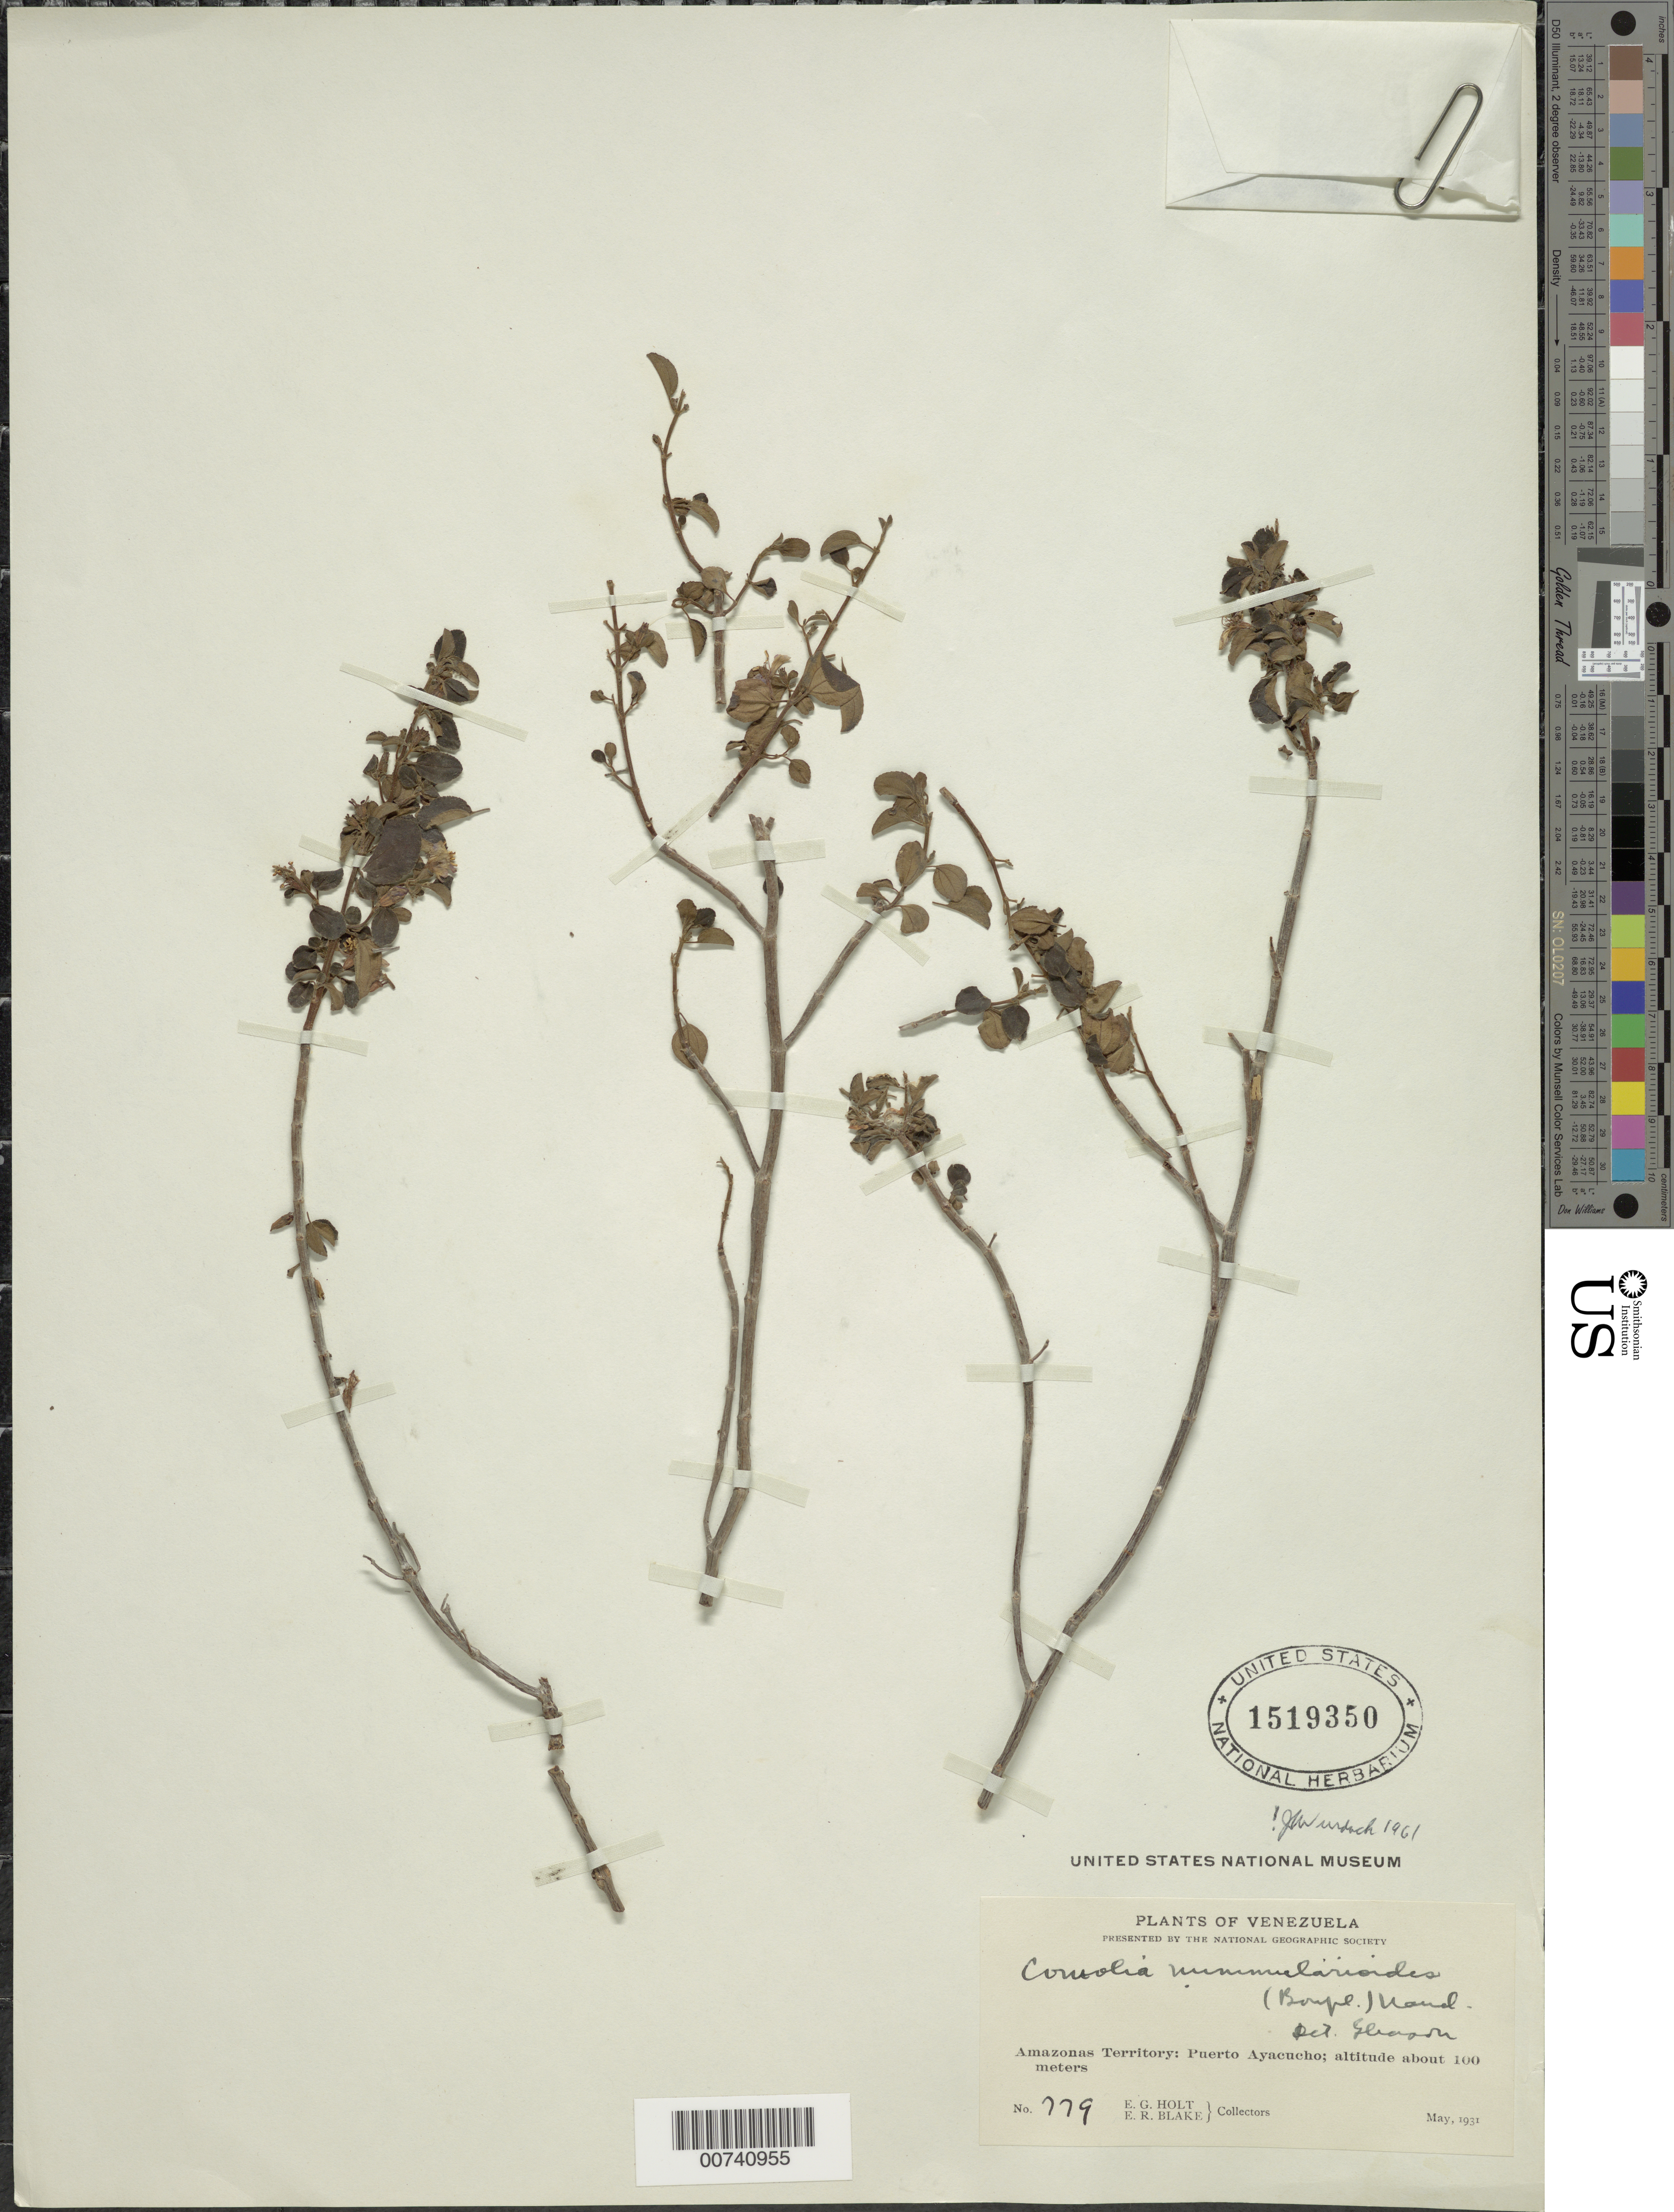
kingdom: Plantae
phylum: Tracheophyta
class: Magnoliopsida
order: Myrtales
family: Melastomataceae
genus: Comolia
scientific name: Comolia nummularioides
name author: (Bonpl.) Naudin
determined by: Gleason, H. A.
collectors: E. Holt & E. R. Blake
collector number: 779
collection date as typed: May-31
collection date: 1931-05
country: Venezuela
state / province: Amazonas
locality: Puerto Ayacucho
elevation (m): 100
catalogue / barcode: US 1519350